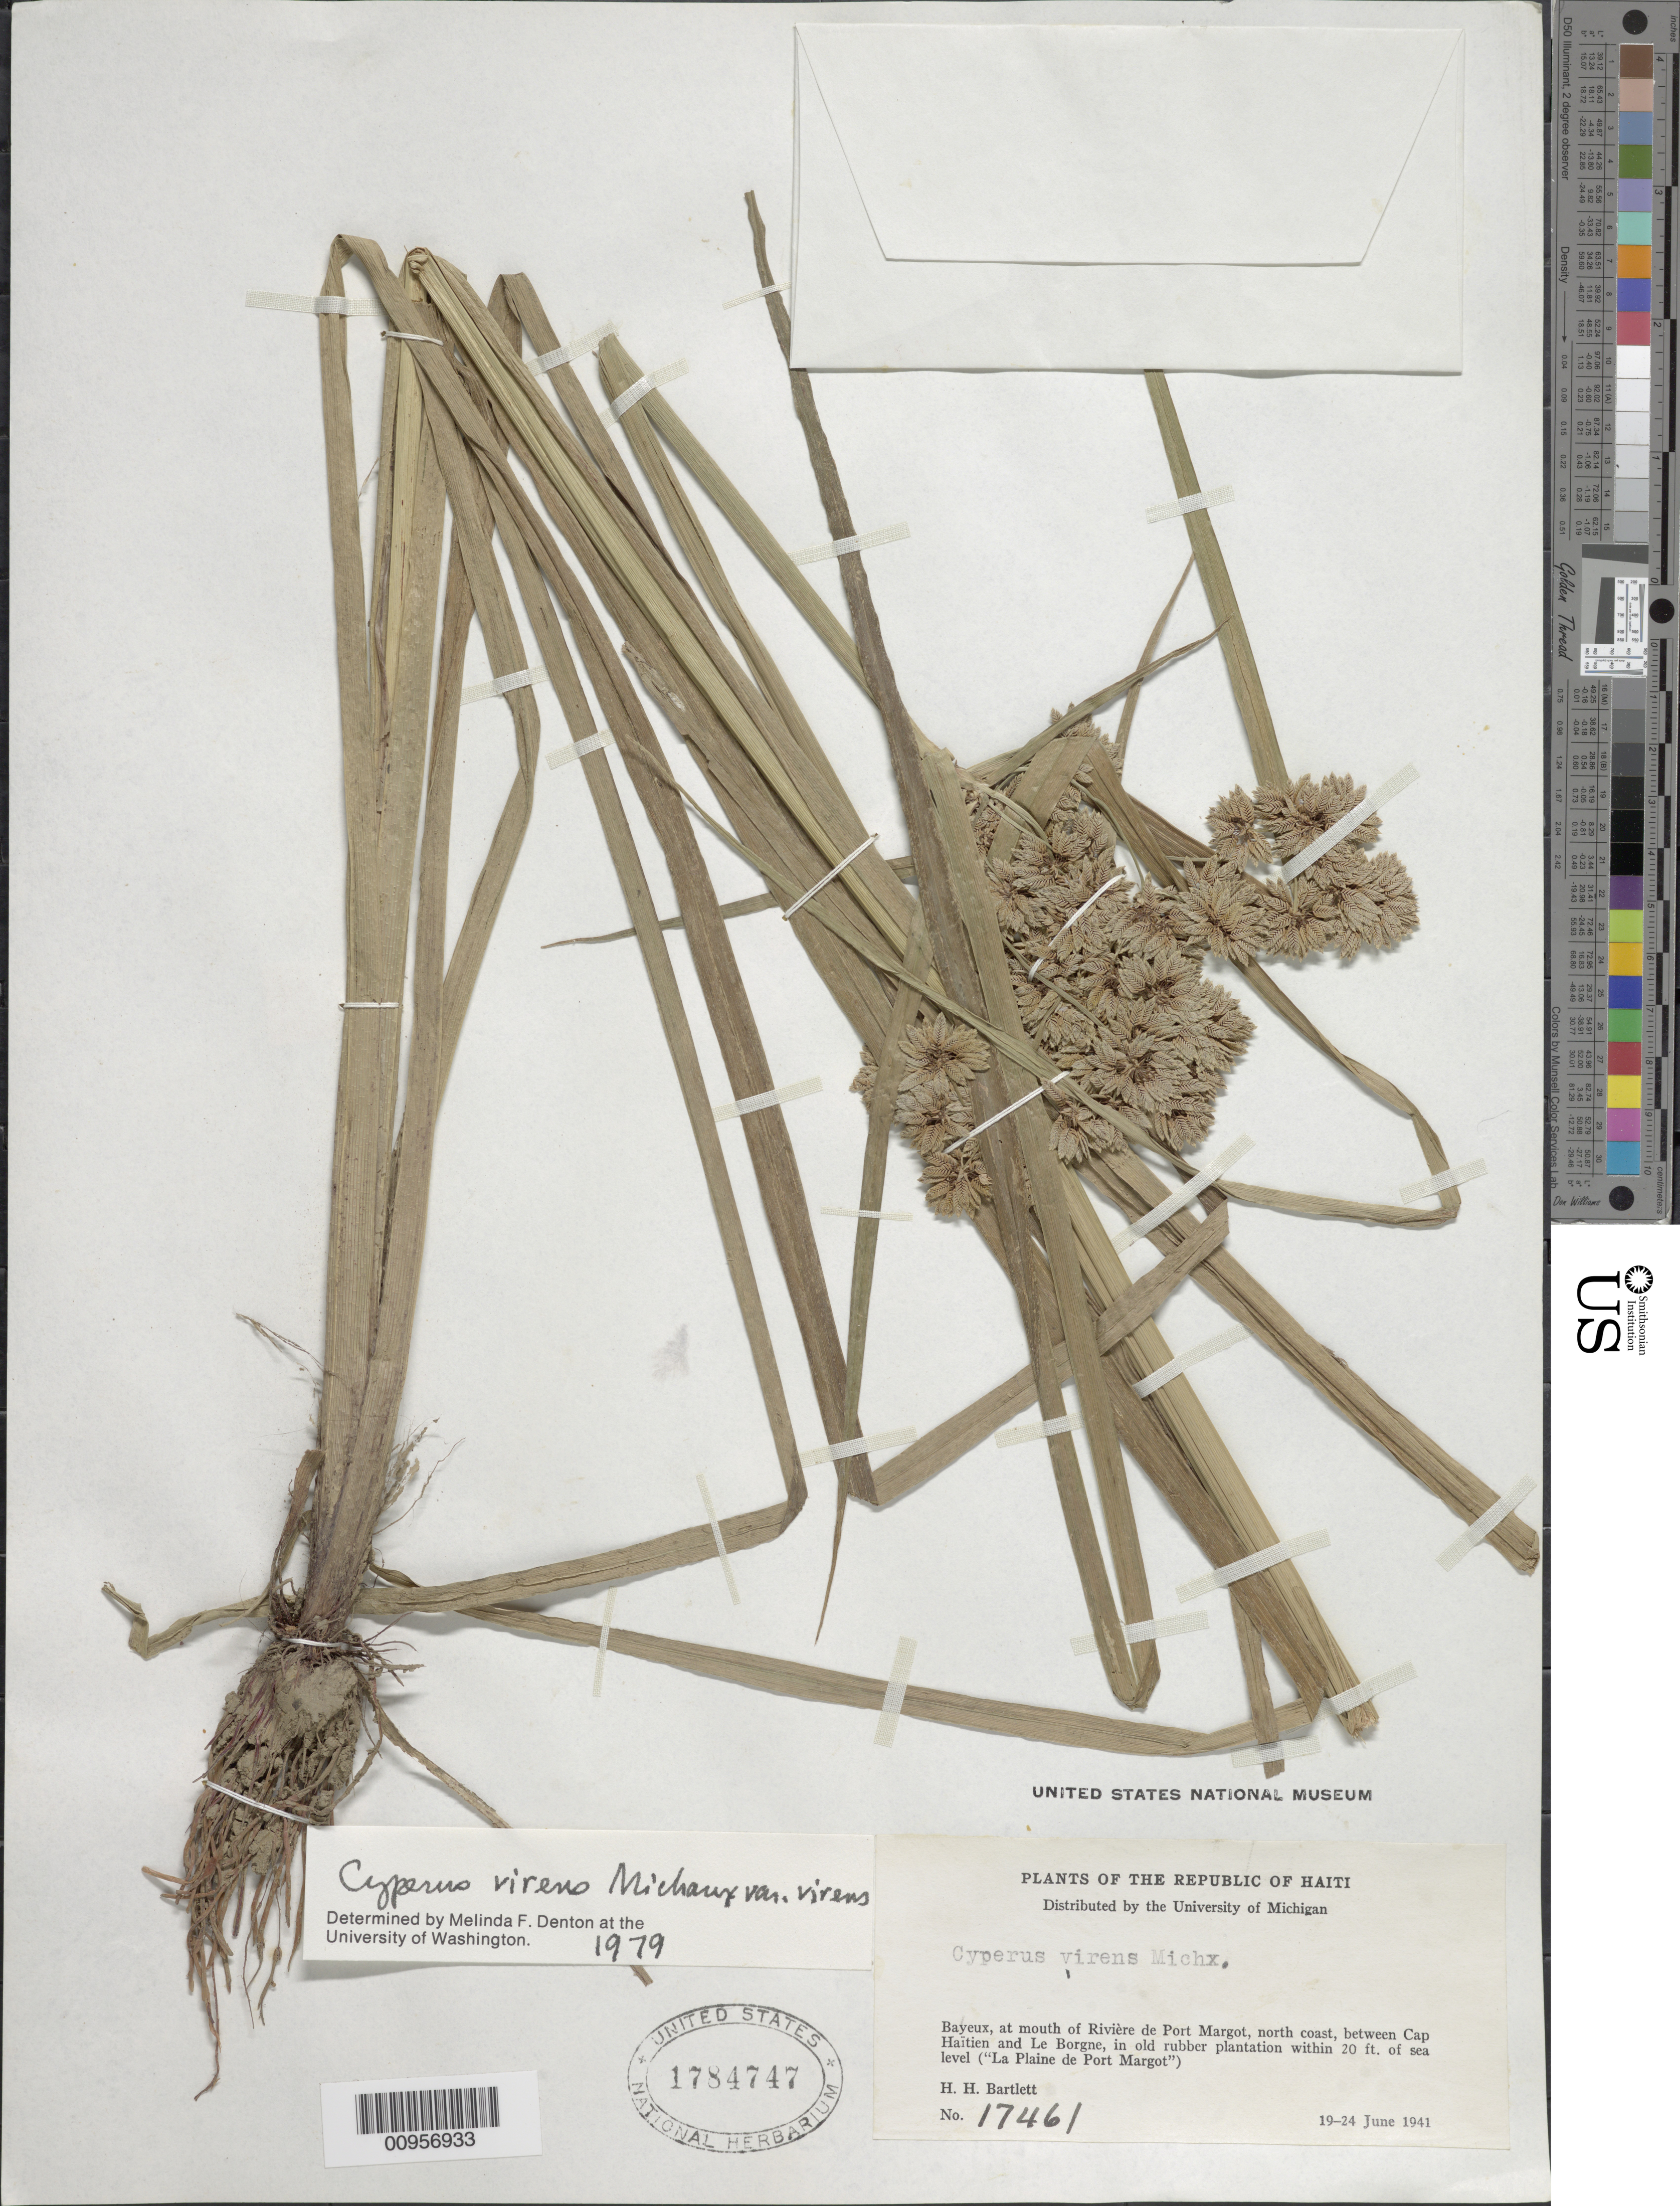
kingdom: Plantae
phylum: Tracheophyta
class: Liliopsida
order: Poales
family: Cyperaceae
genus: Cyperus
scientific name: Cyperus virens var. virens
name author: Michx.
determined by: Denton, M. F.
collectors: H. H. Bartlett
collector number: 17461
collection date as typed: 19 Jun 1941 to 24 Jun 1941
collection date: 1941-06-19/1941-06-24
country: Haiti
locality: Bayeux, at mouth of Rivière de Port Margot, north coast, between Cap Haïtien and Le Borgne, inold rubber plantation ("La Plaine de Port Margot")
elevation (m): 0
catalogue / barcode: US 1784747